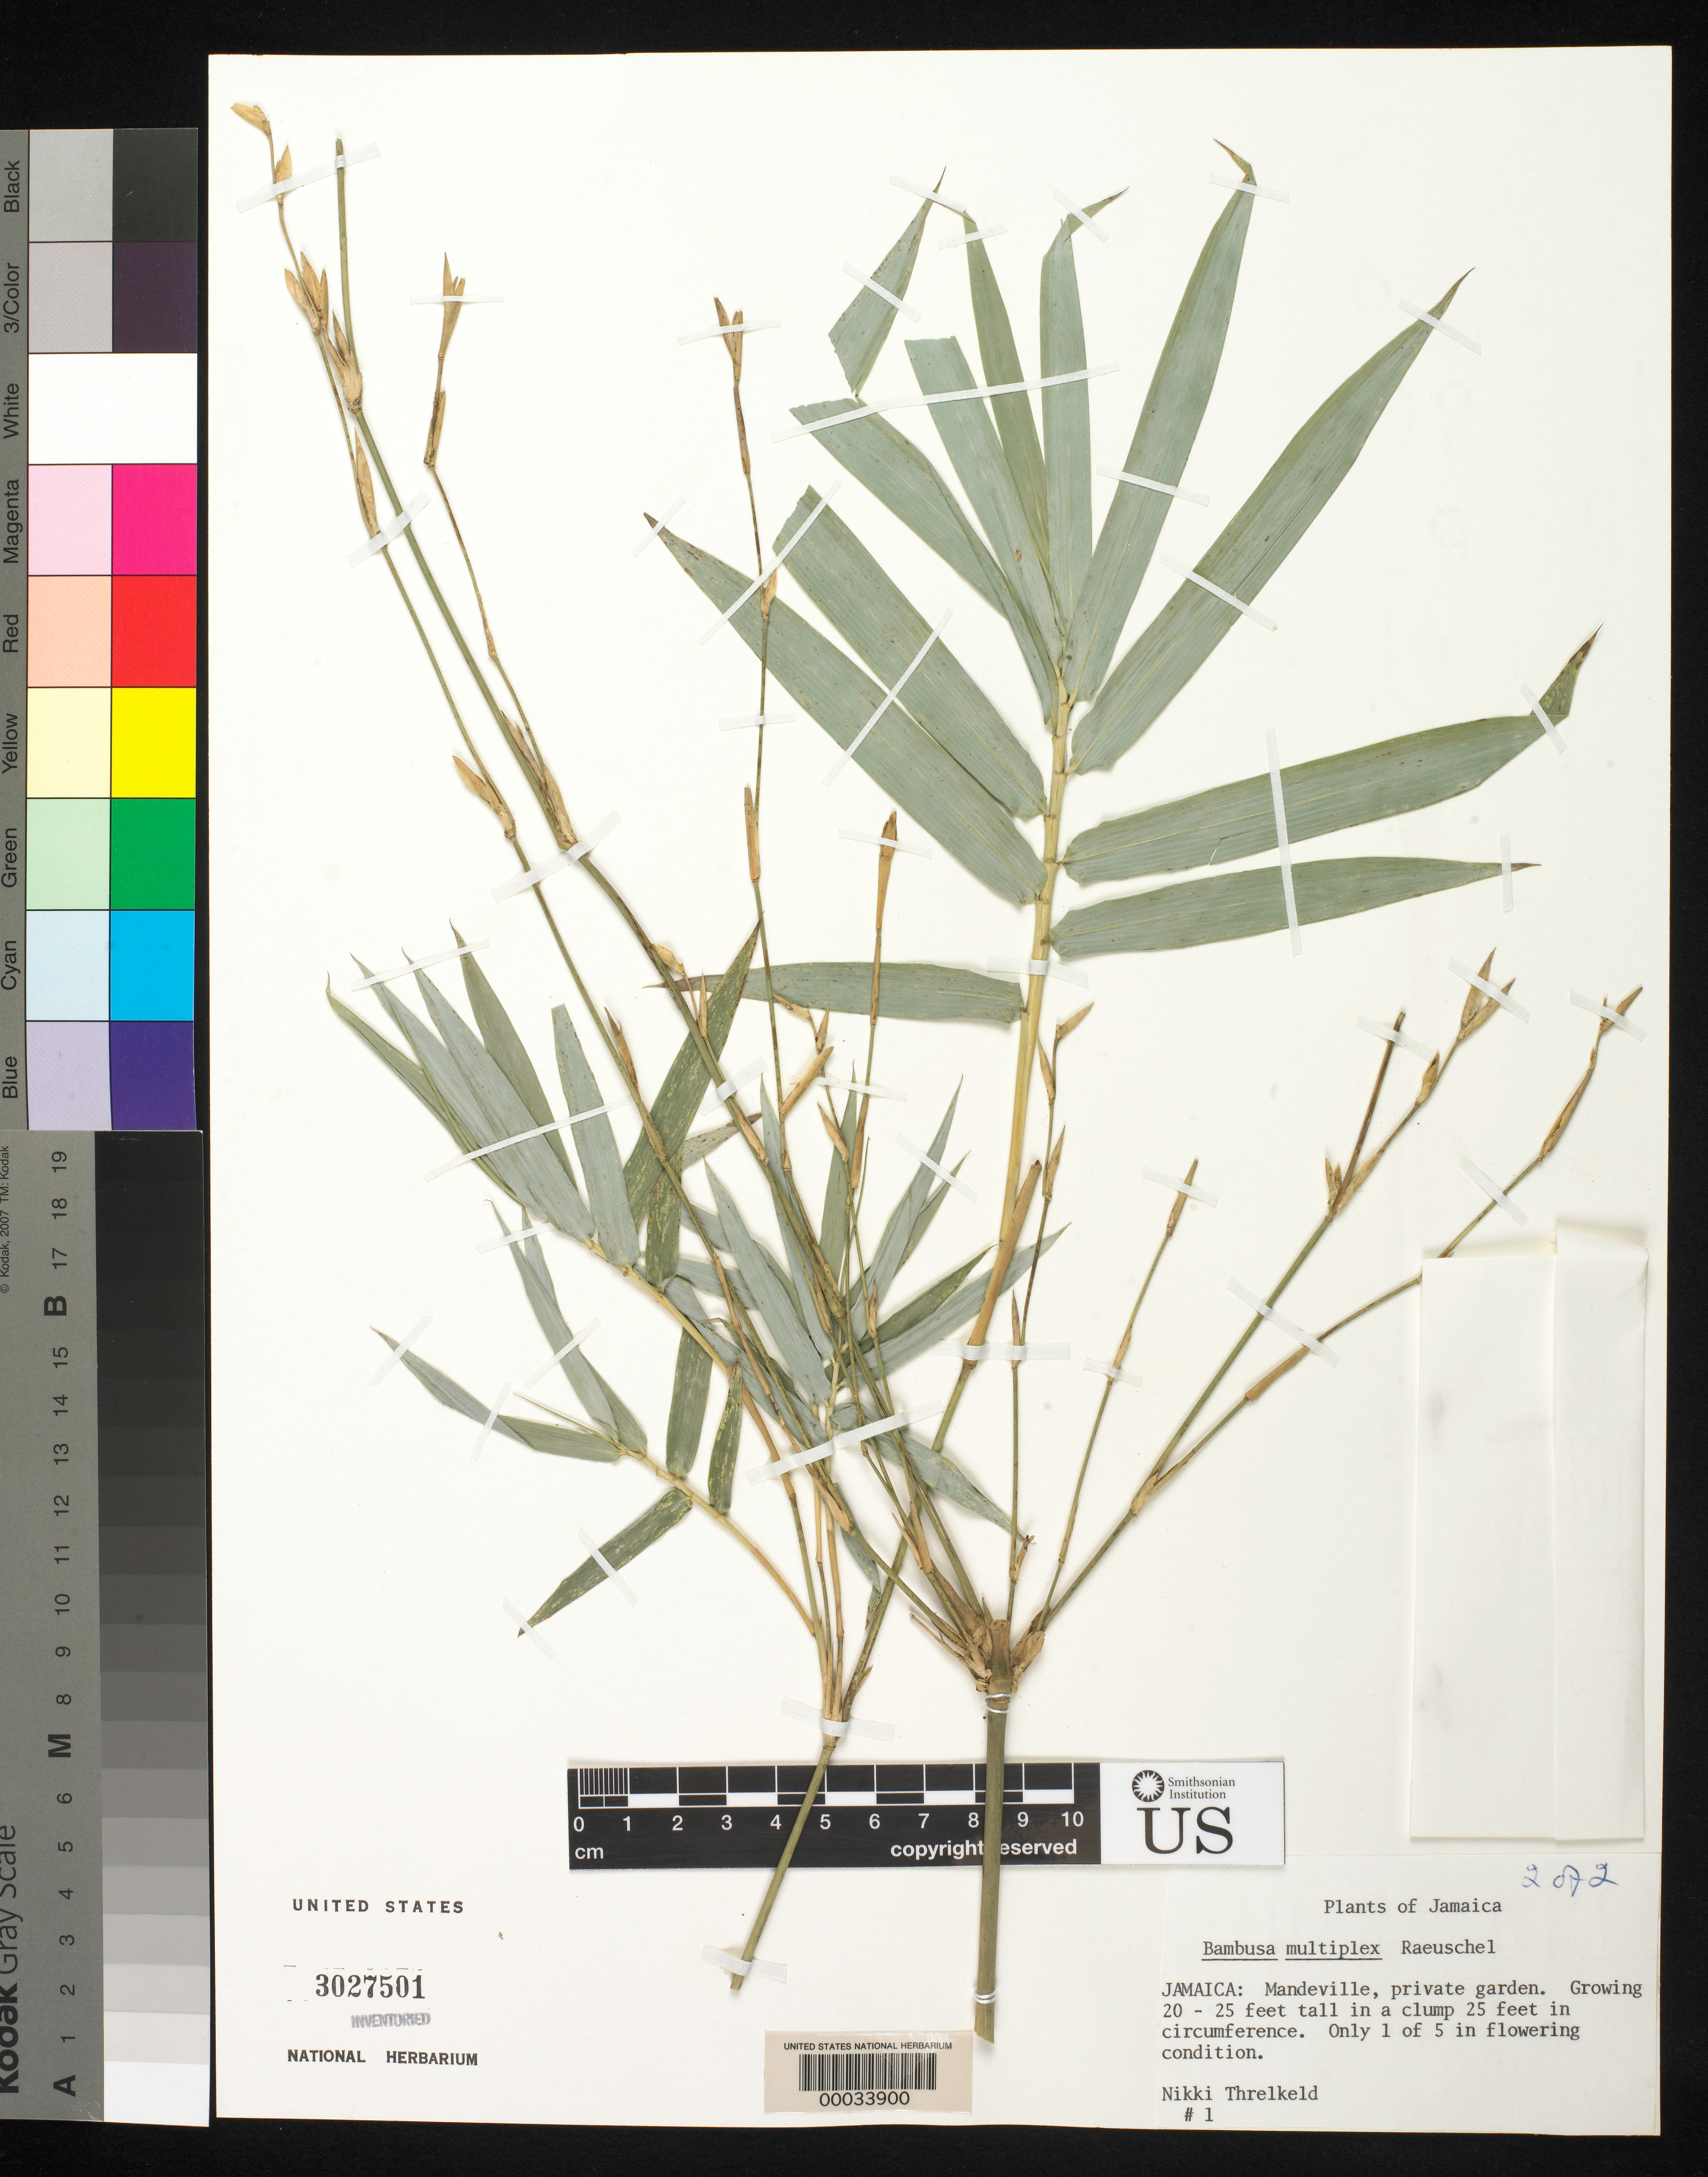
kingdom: Plantae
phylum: Tracheophyta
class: Liliopsida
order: Poales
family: Poaceae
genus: Bambusa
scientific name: Bambusa multiplex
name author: (Lour.) Raeusch. ex Schult. & Schult. f.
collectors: N. Threlkeld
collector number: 1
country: Jamaica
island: Greater Antilles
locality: Mandeville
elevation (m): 610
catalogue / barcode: US 3027501